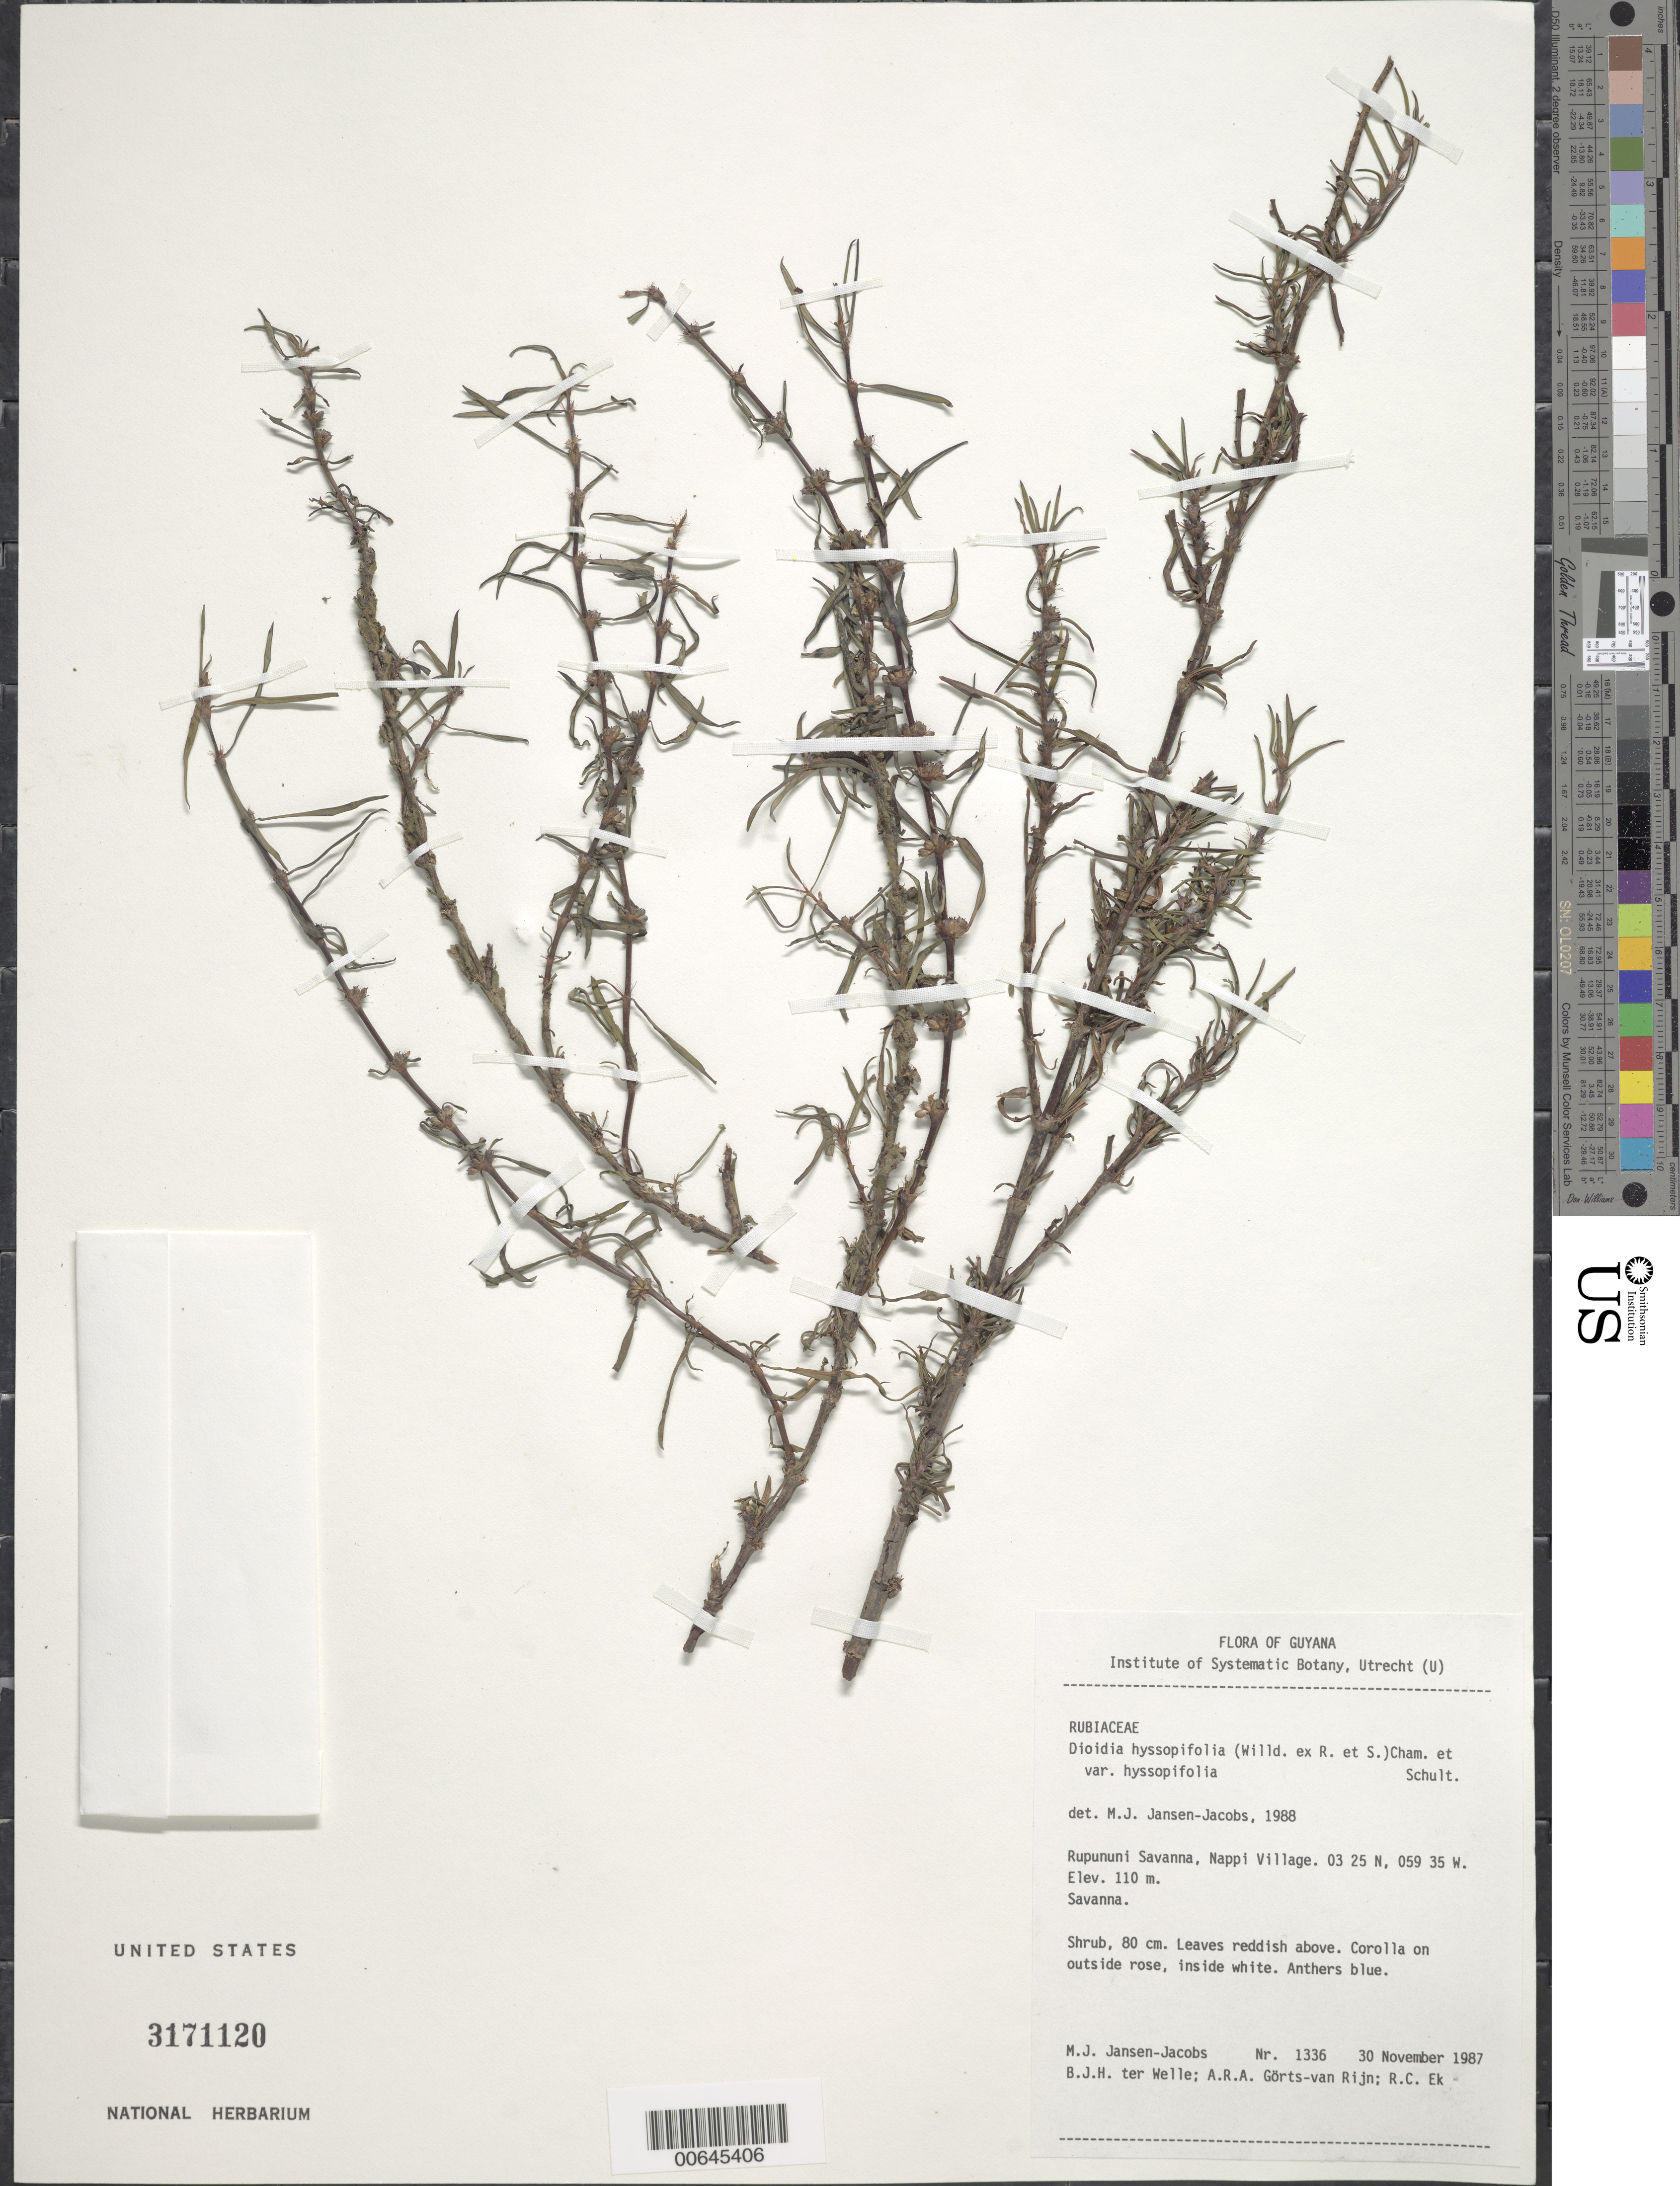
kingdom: Plantae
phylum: Tracheophyta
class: Magnoliopsida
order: Gentianales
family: Rubiaceae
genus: Diodia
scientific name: Diodia hyssopifolia var. hyssopifolia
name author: (Willd. ex Roem. & Schult.) Cham. & Schltdl.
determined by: Jansen-Jacobs, M. J., (U), Nationaal Herbarium Nederland, Utrecht University branch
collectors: M. J. Jansen-Jacobs, B. Welle, A. .R. A. Görts-van Rijn & R. C. Ek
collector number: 1336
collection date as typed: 30-Nov-87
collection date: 1987-11-30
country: Guyana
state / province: U. Takutu-U. Essequibo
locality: Nappi Village, Rupununi Savanna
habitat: Savanna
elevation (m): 110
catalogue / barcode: US 3171120